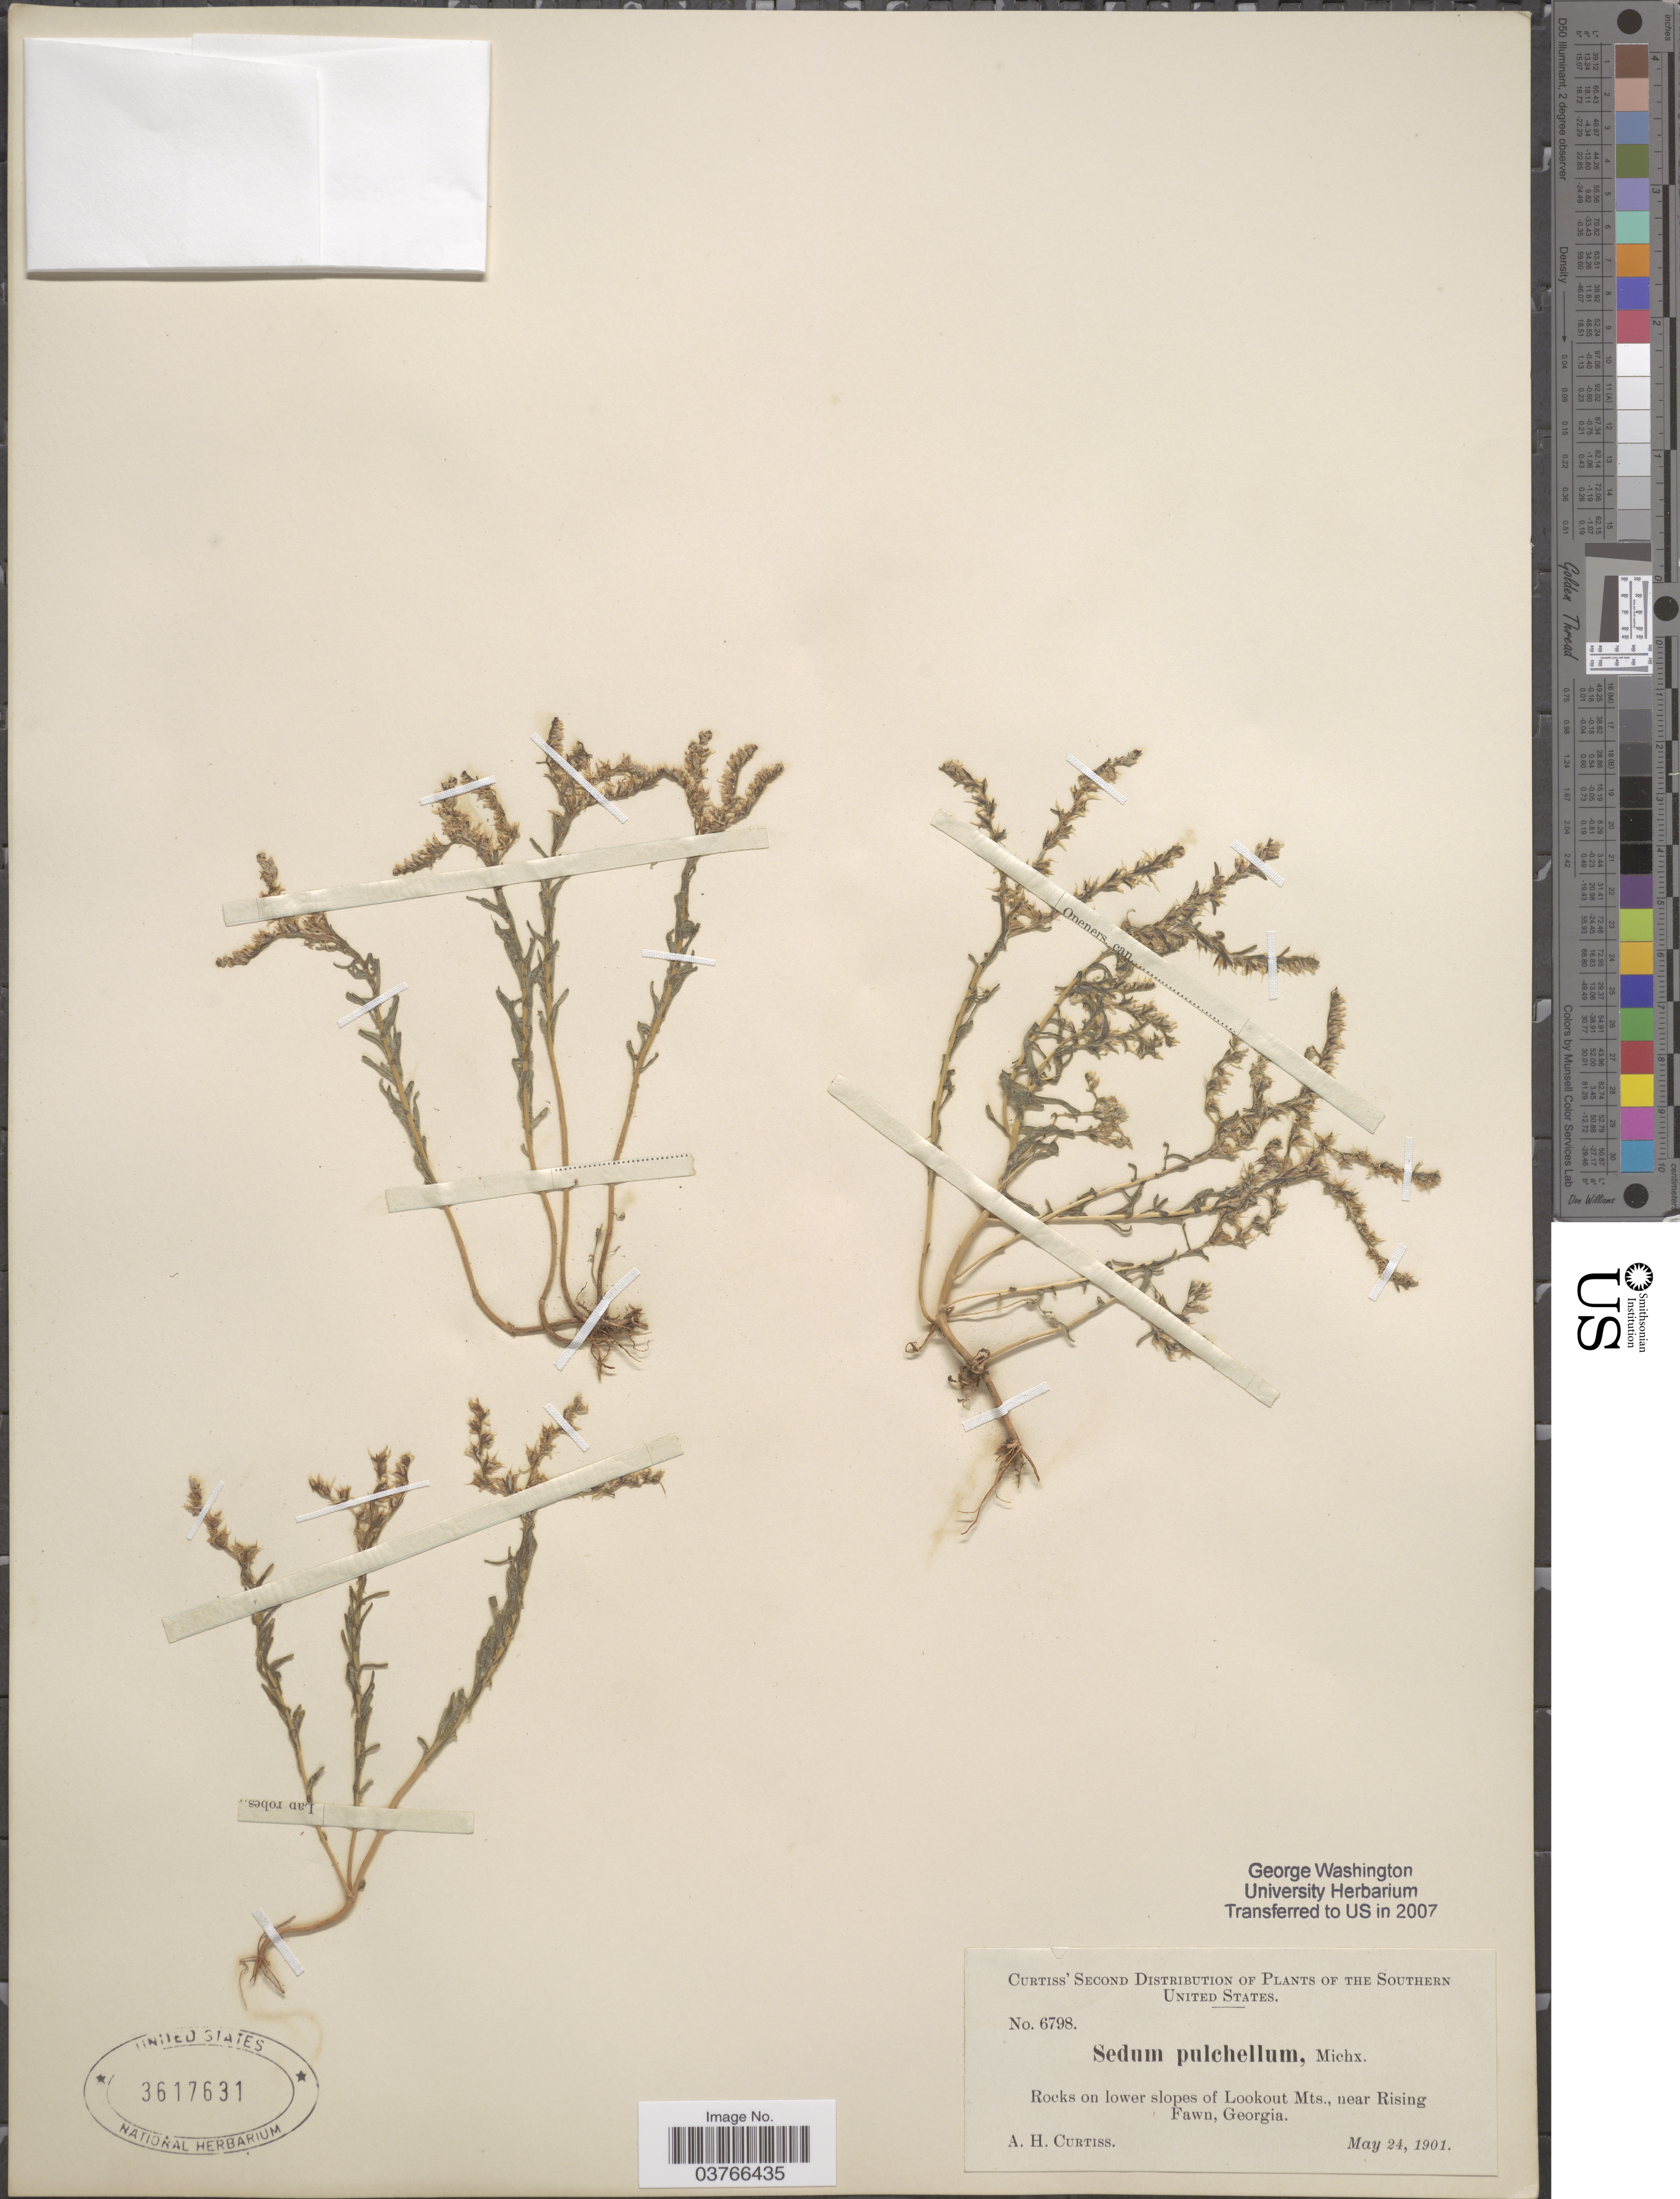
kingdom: Plantae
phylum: Tracheophyta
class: Magnoliopsida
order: Saxifragales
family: Crassulaceae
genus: Sedum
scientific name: Sedum pulchellum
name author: Michx.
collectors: A. H. Curtiss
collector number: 6798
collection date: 1901-05-24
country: United States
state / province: Georgia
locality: Southern United States. Rocks on lower slopes of Lookout Mts., near Rising Fawn.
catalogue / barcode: US 3617631